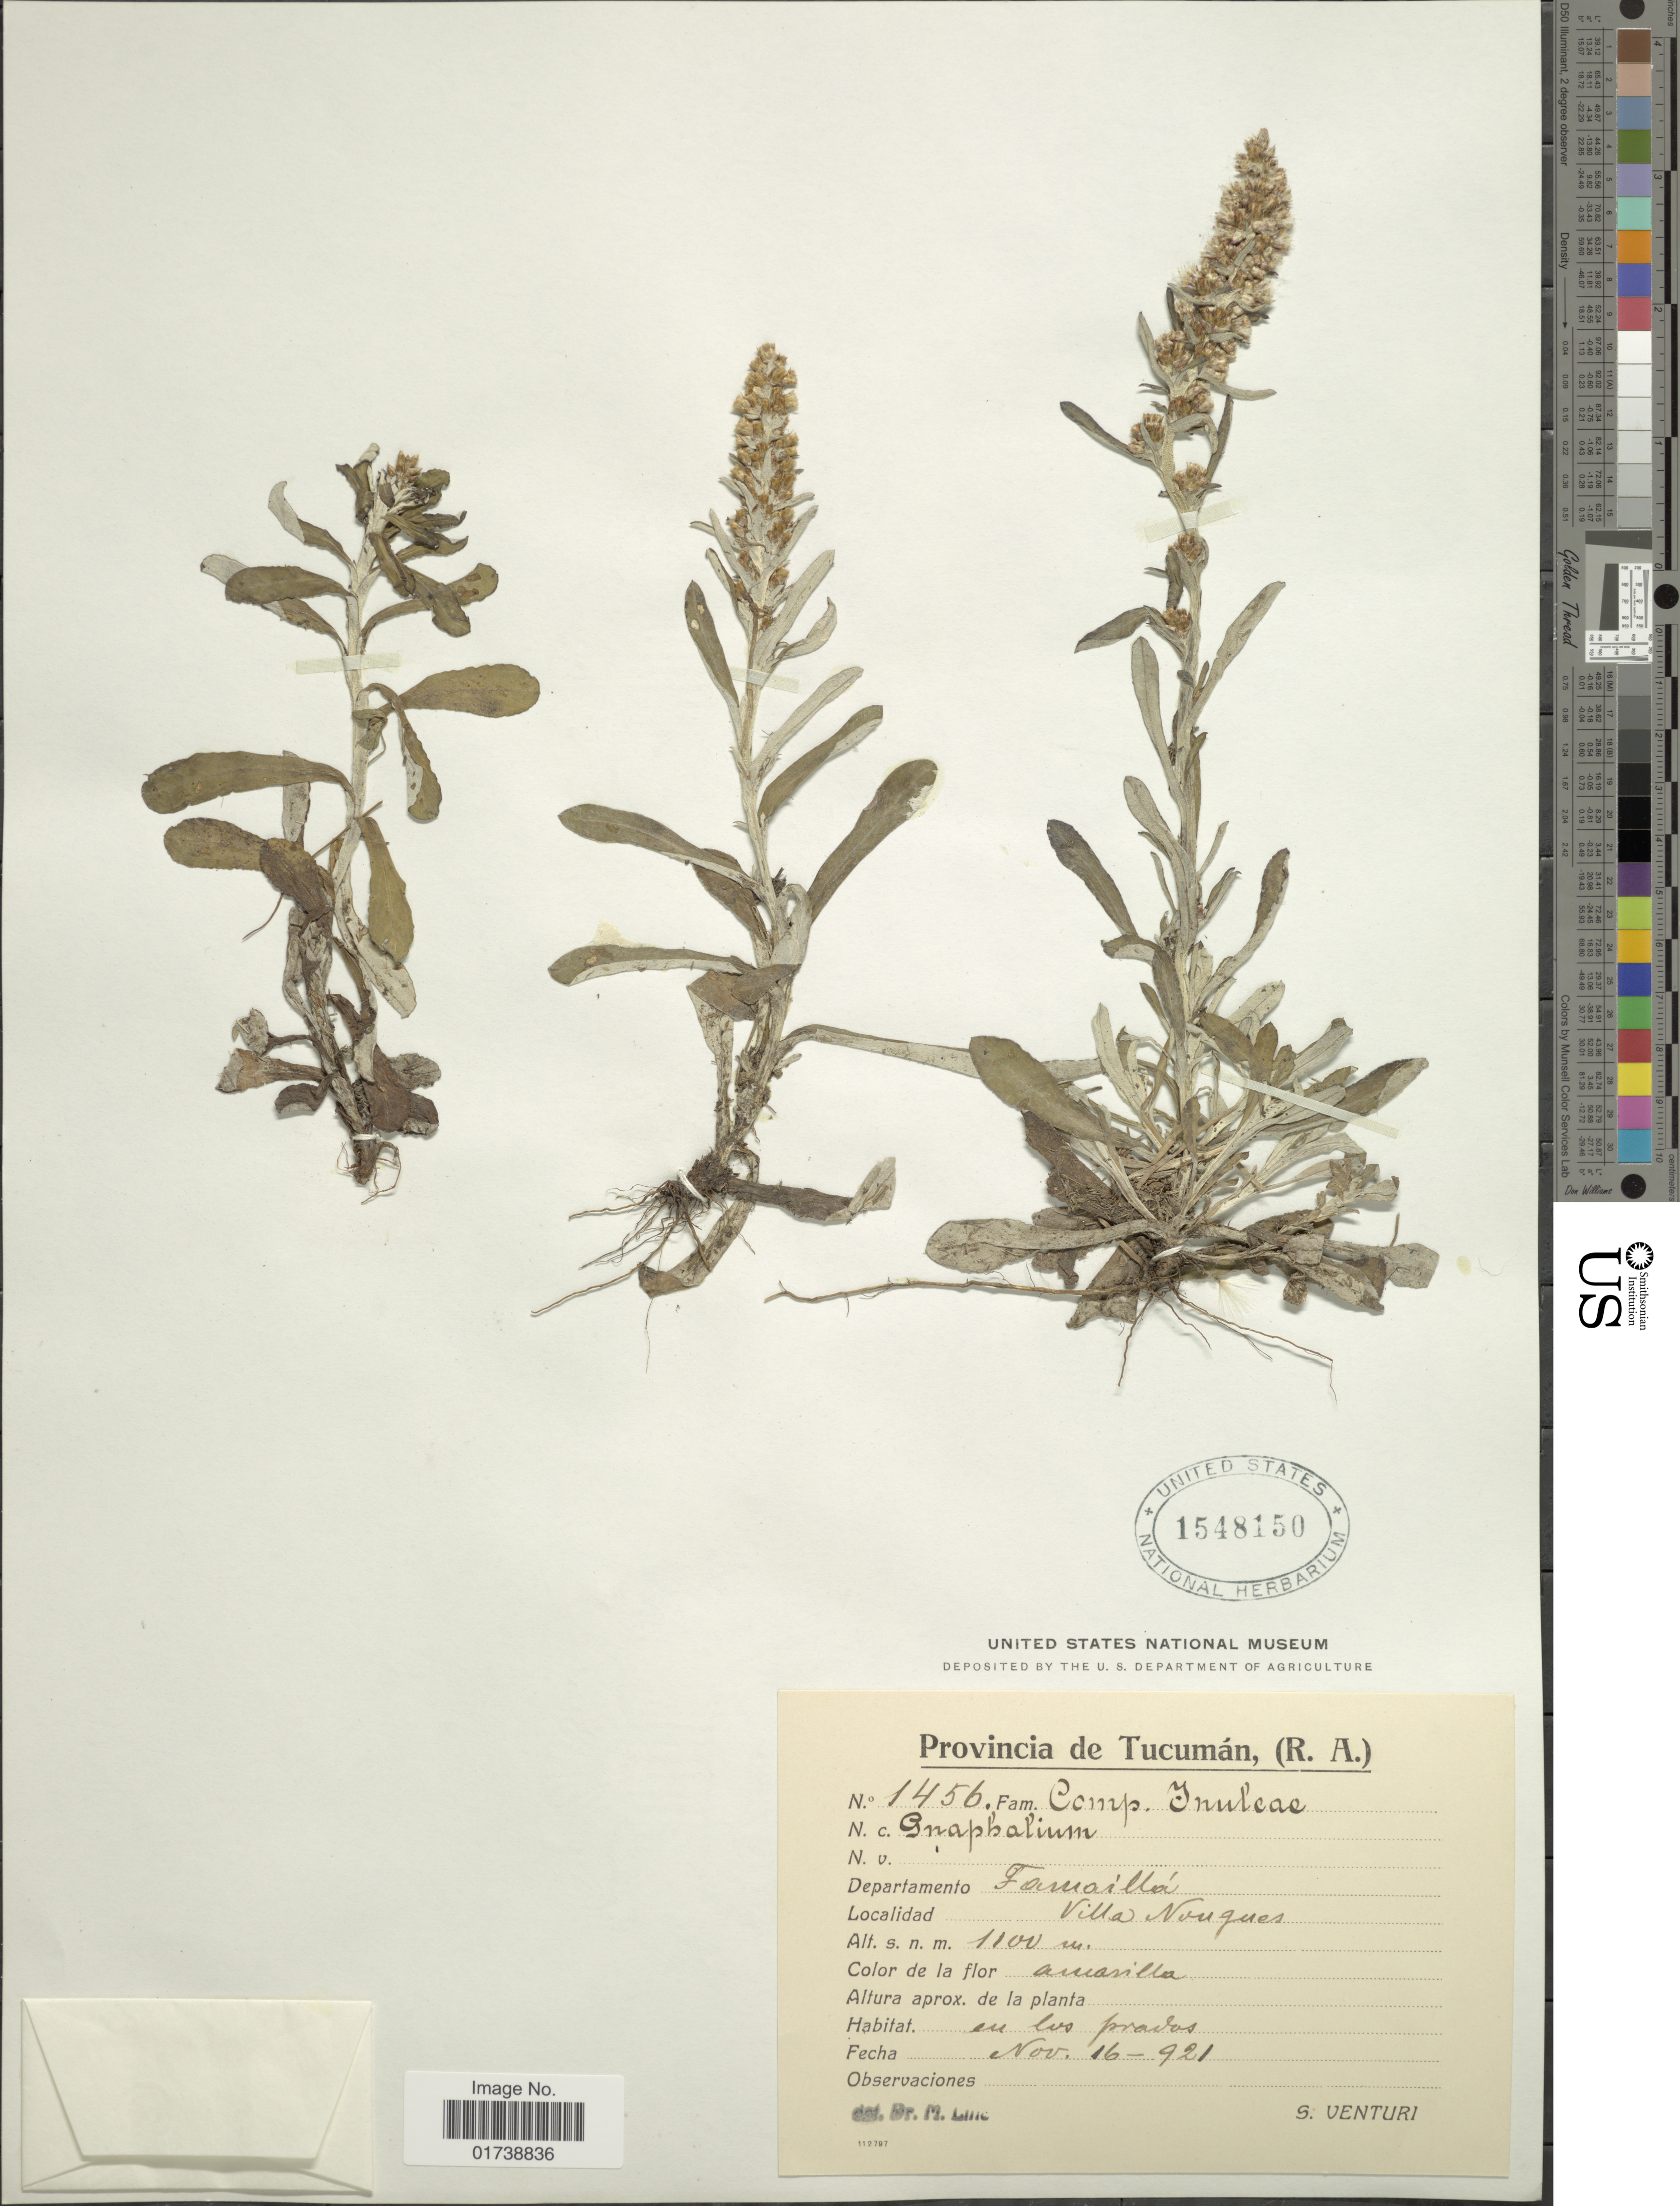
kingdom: Plantae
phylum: Tracheophyta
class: Magnoliopsida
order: Asterales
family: Asteraceae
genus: Gamochaeta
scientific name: Gamochaeta sp.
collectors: S. Venturi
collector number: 1456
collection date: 1921-11-16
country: Argentina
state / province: Tucuman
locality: Departamento Famailla, Villa Nouques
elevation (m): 1100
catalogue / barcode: US 1548150